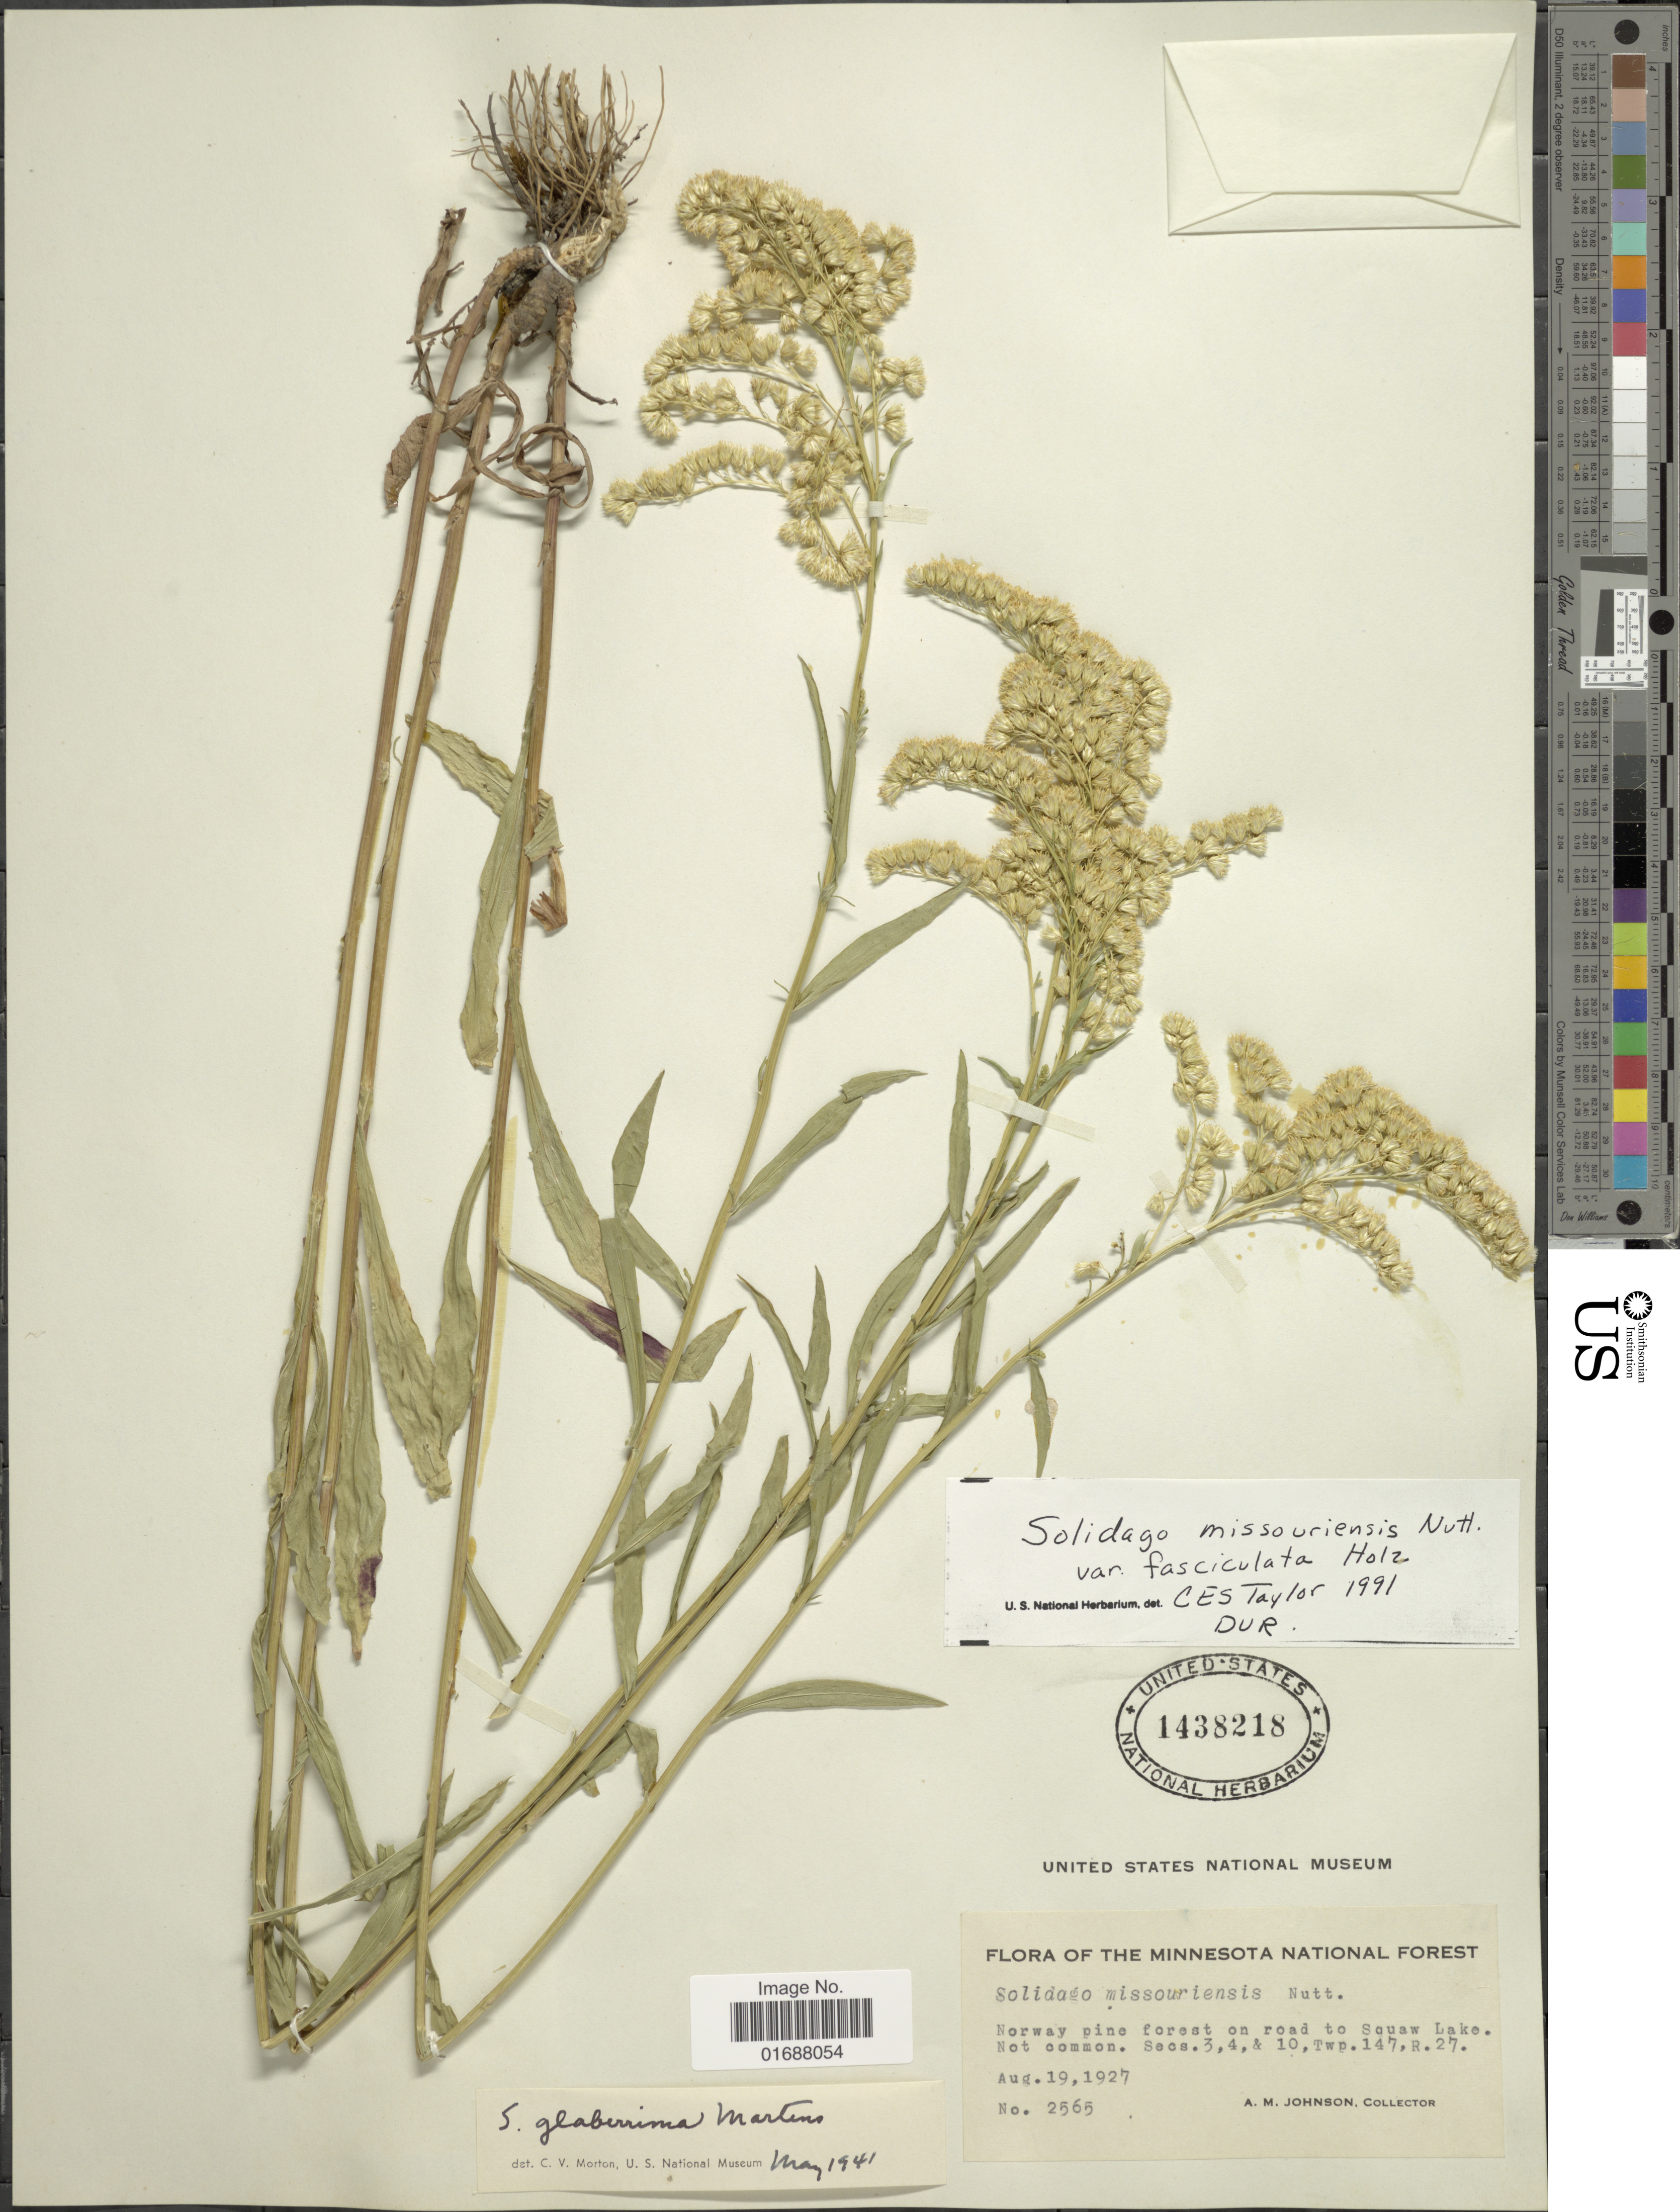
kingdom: Plantae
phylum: Tracheophyta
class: Magnoliopsida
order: Asterales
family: Asteraceae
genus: Solidago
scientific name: Solidago missouriensis var. fasciculata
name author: Holz.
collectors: A. M. Johnson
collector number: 2565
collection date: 1927-08-19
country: United States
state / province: Minnesota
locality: Minnesota National Forest. Norway pine forest on road to Squaw Lake.Secs 3,4 & 10, Twp.147, R.27.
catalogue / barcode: US 1438218